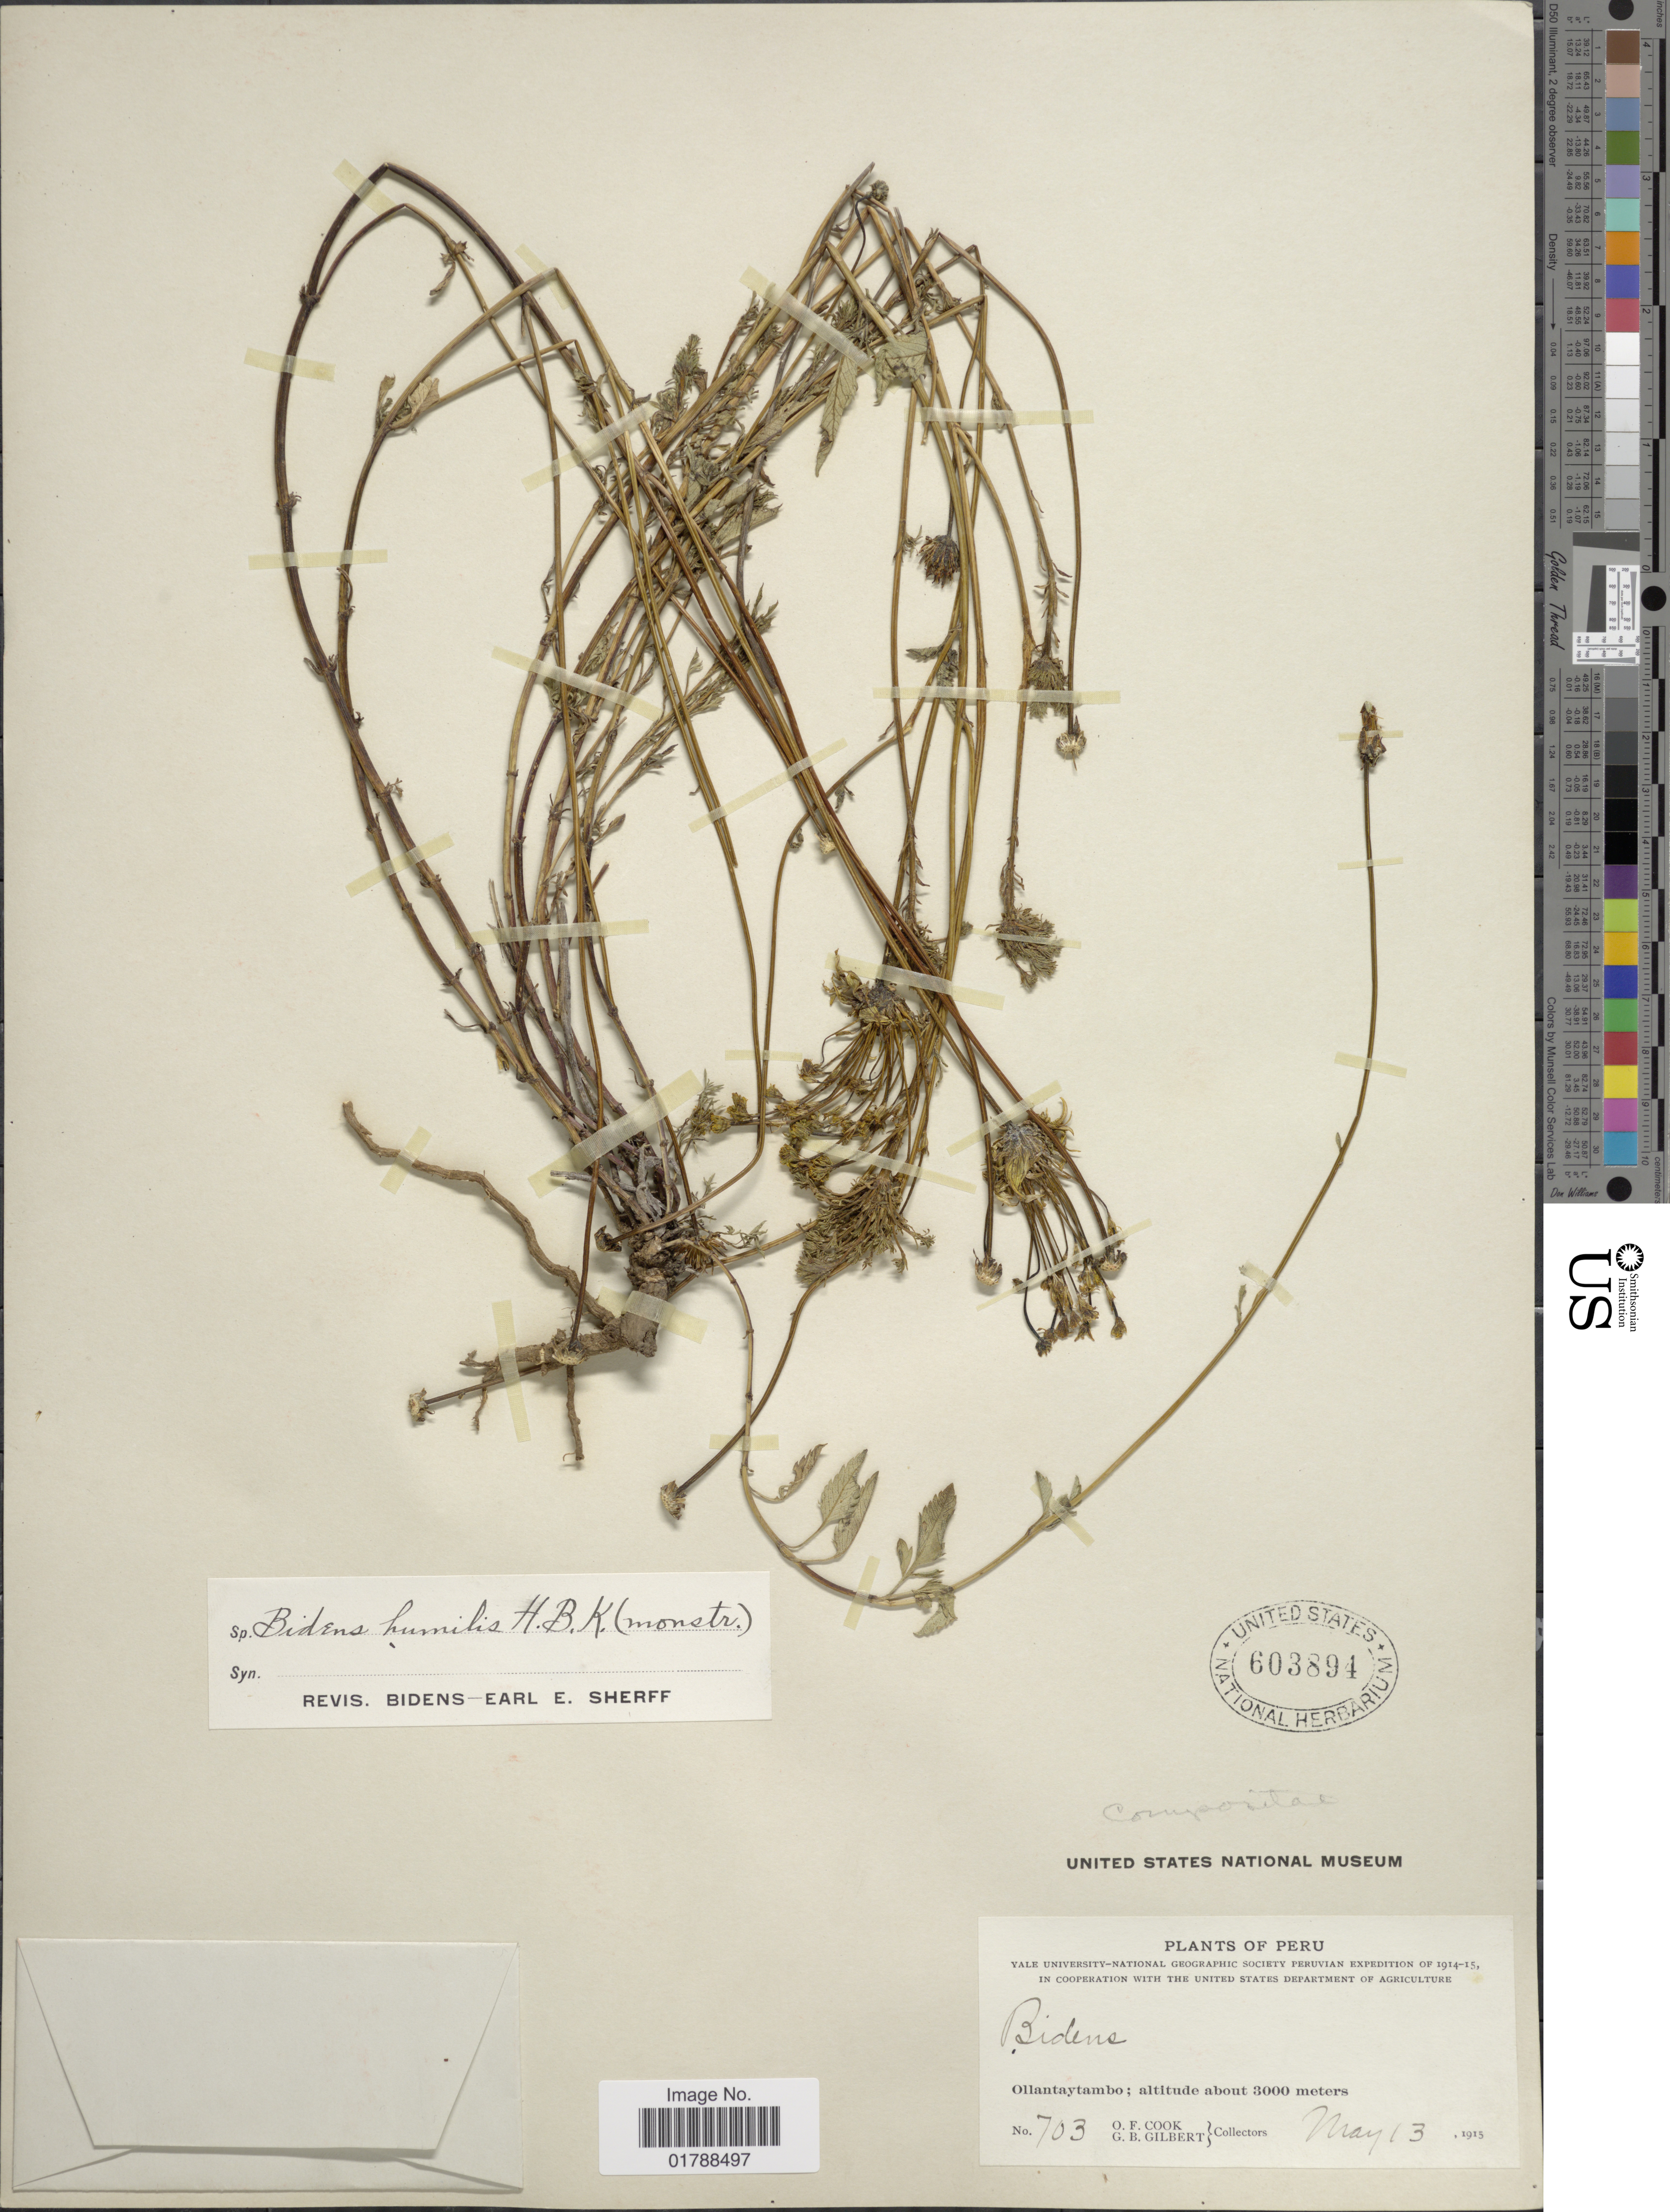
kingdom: Plantae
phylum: Tracheophyta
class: Magnoliopsida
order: Asterales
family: Asteraceae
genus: Bidens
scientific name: Bidens humilis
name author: Kunth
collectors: O. F. Cook & G. B. Gilbert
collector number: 703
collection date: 1915-05-13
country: Peru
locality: Ollantaytambo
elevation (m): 3000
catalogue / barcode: US 603894